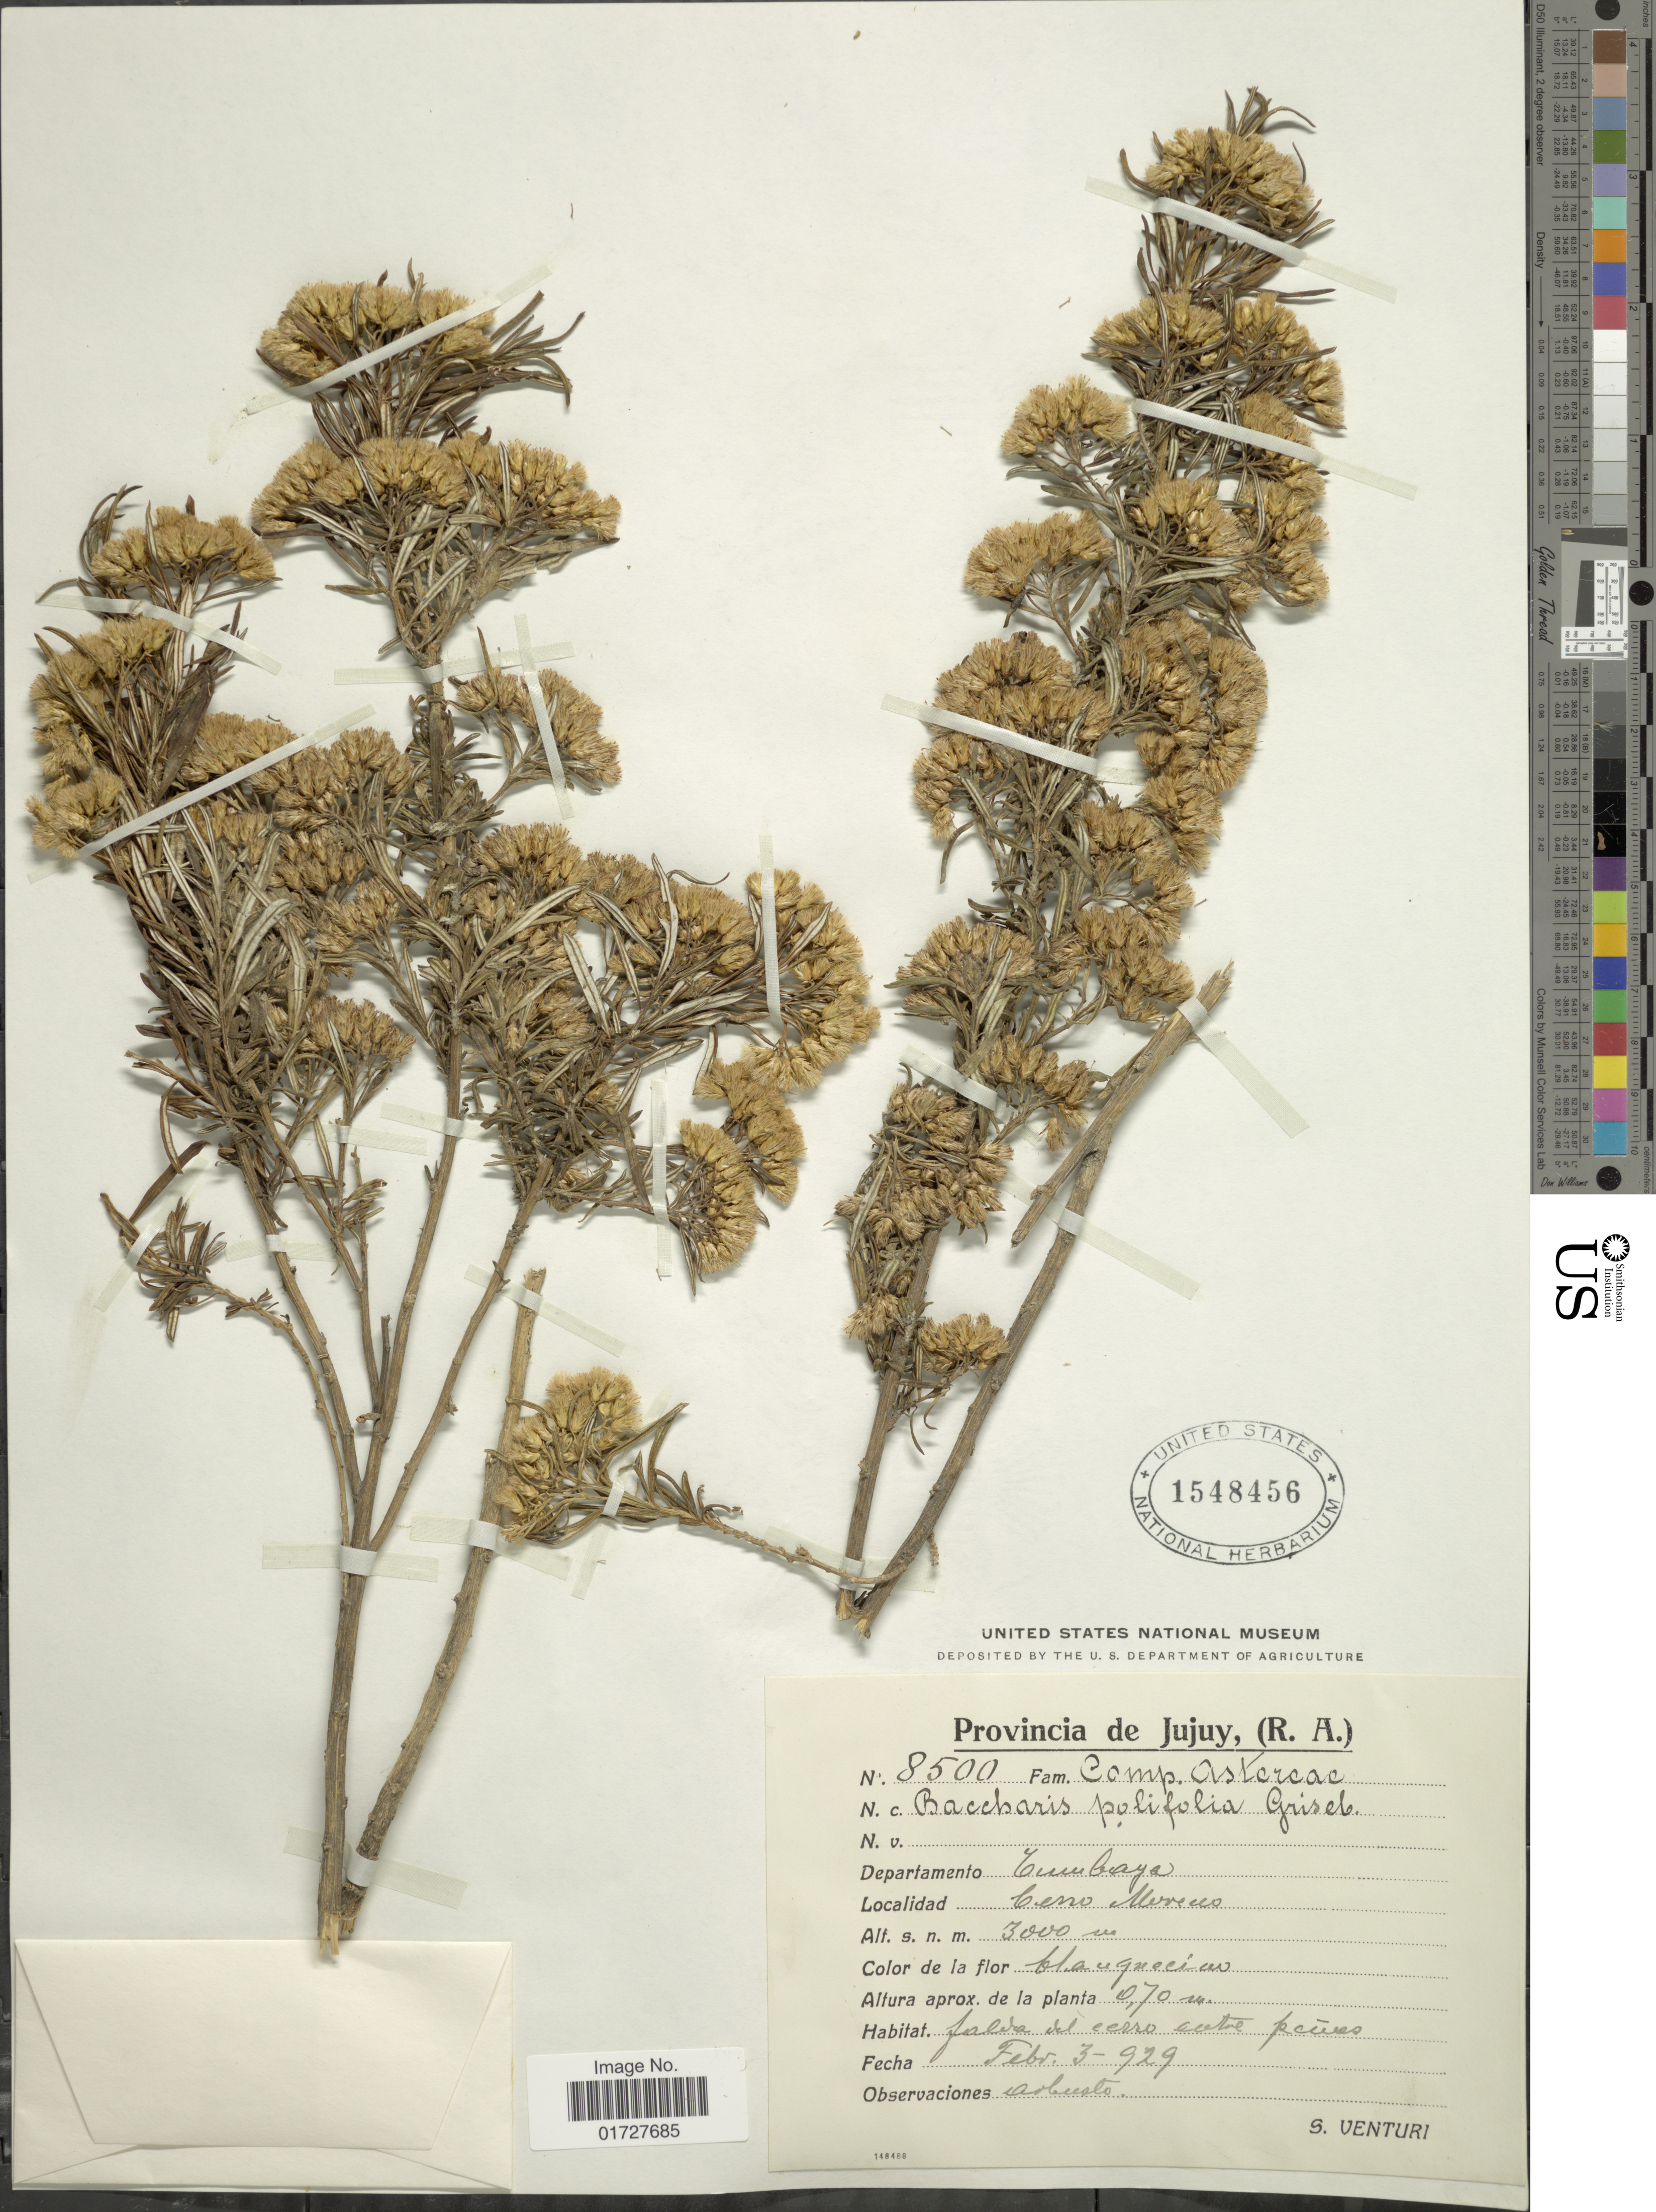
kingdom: Plantae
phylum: Tracheophyta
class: Magnoliopsida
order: Asterales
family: Asteraceae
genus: Baccharis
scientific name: Baccharis polifolia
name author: Griseb.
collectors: S. Venturi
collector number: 8500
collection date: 1929-02-03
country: Argentina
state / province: Jujuy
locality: Departamento Tumbaya, Cerro Merced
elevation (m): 3000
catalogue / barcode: US 1548456